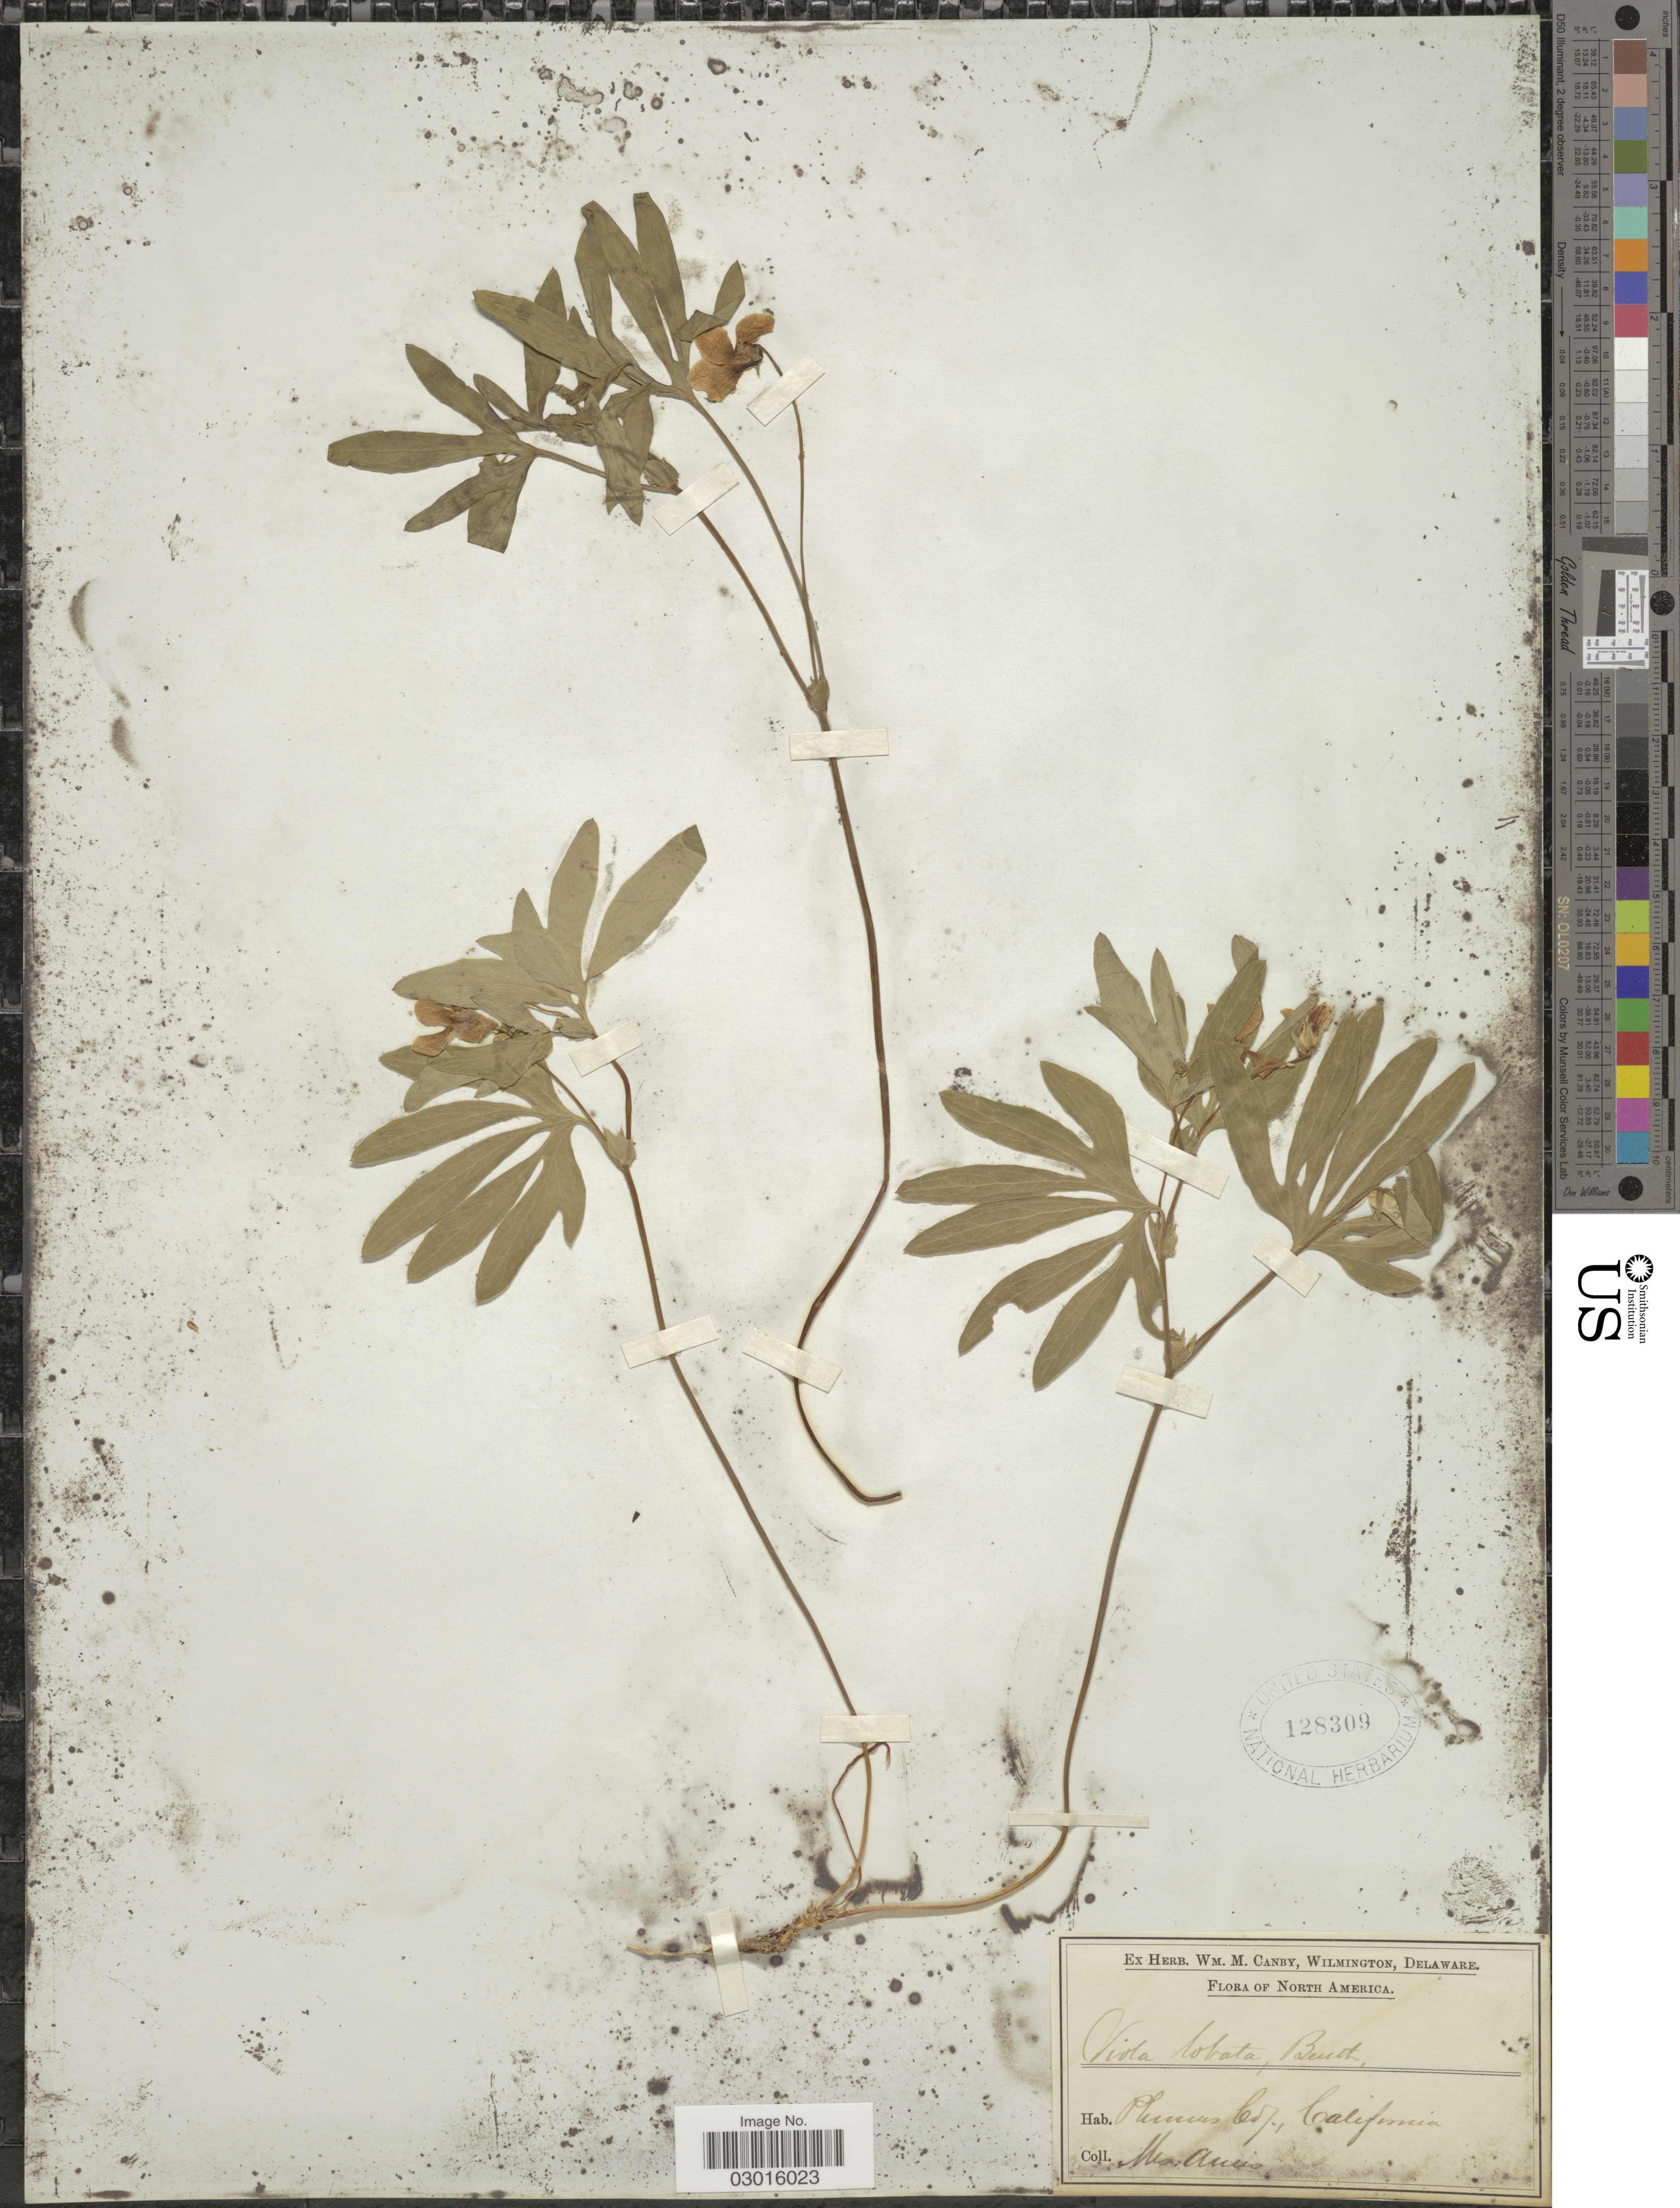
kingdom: Plantae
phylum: Tracheophyta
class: Magnoliopsida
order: Malpighiales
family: Violaceae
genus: Viola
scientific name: Viola lobata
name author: Benth.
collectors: -- Ames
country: United States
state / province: California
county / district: Plumas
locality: Plumas Co.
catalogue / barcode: US 128309